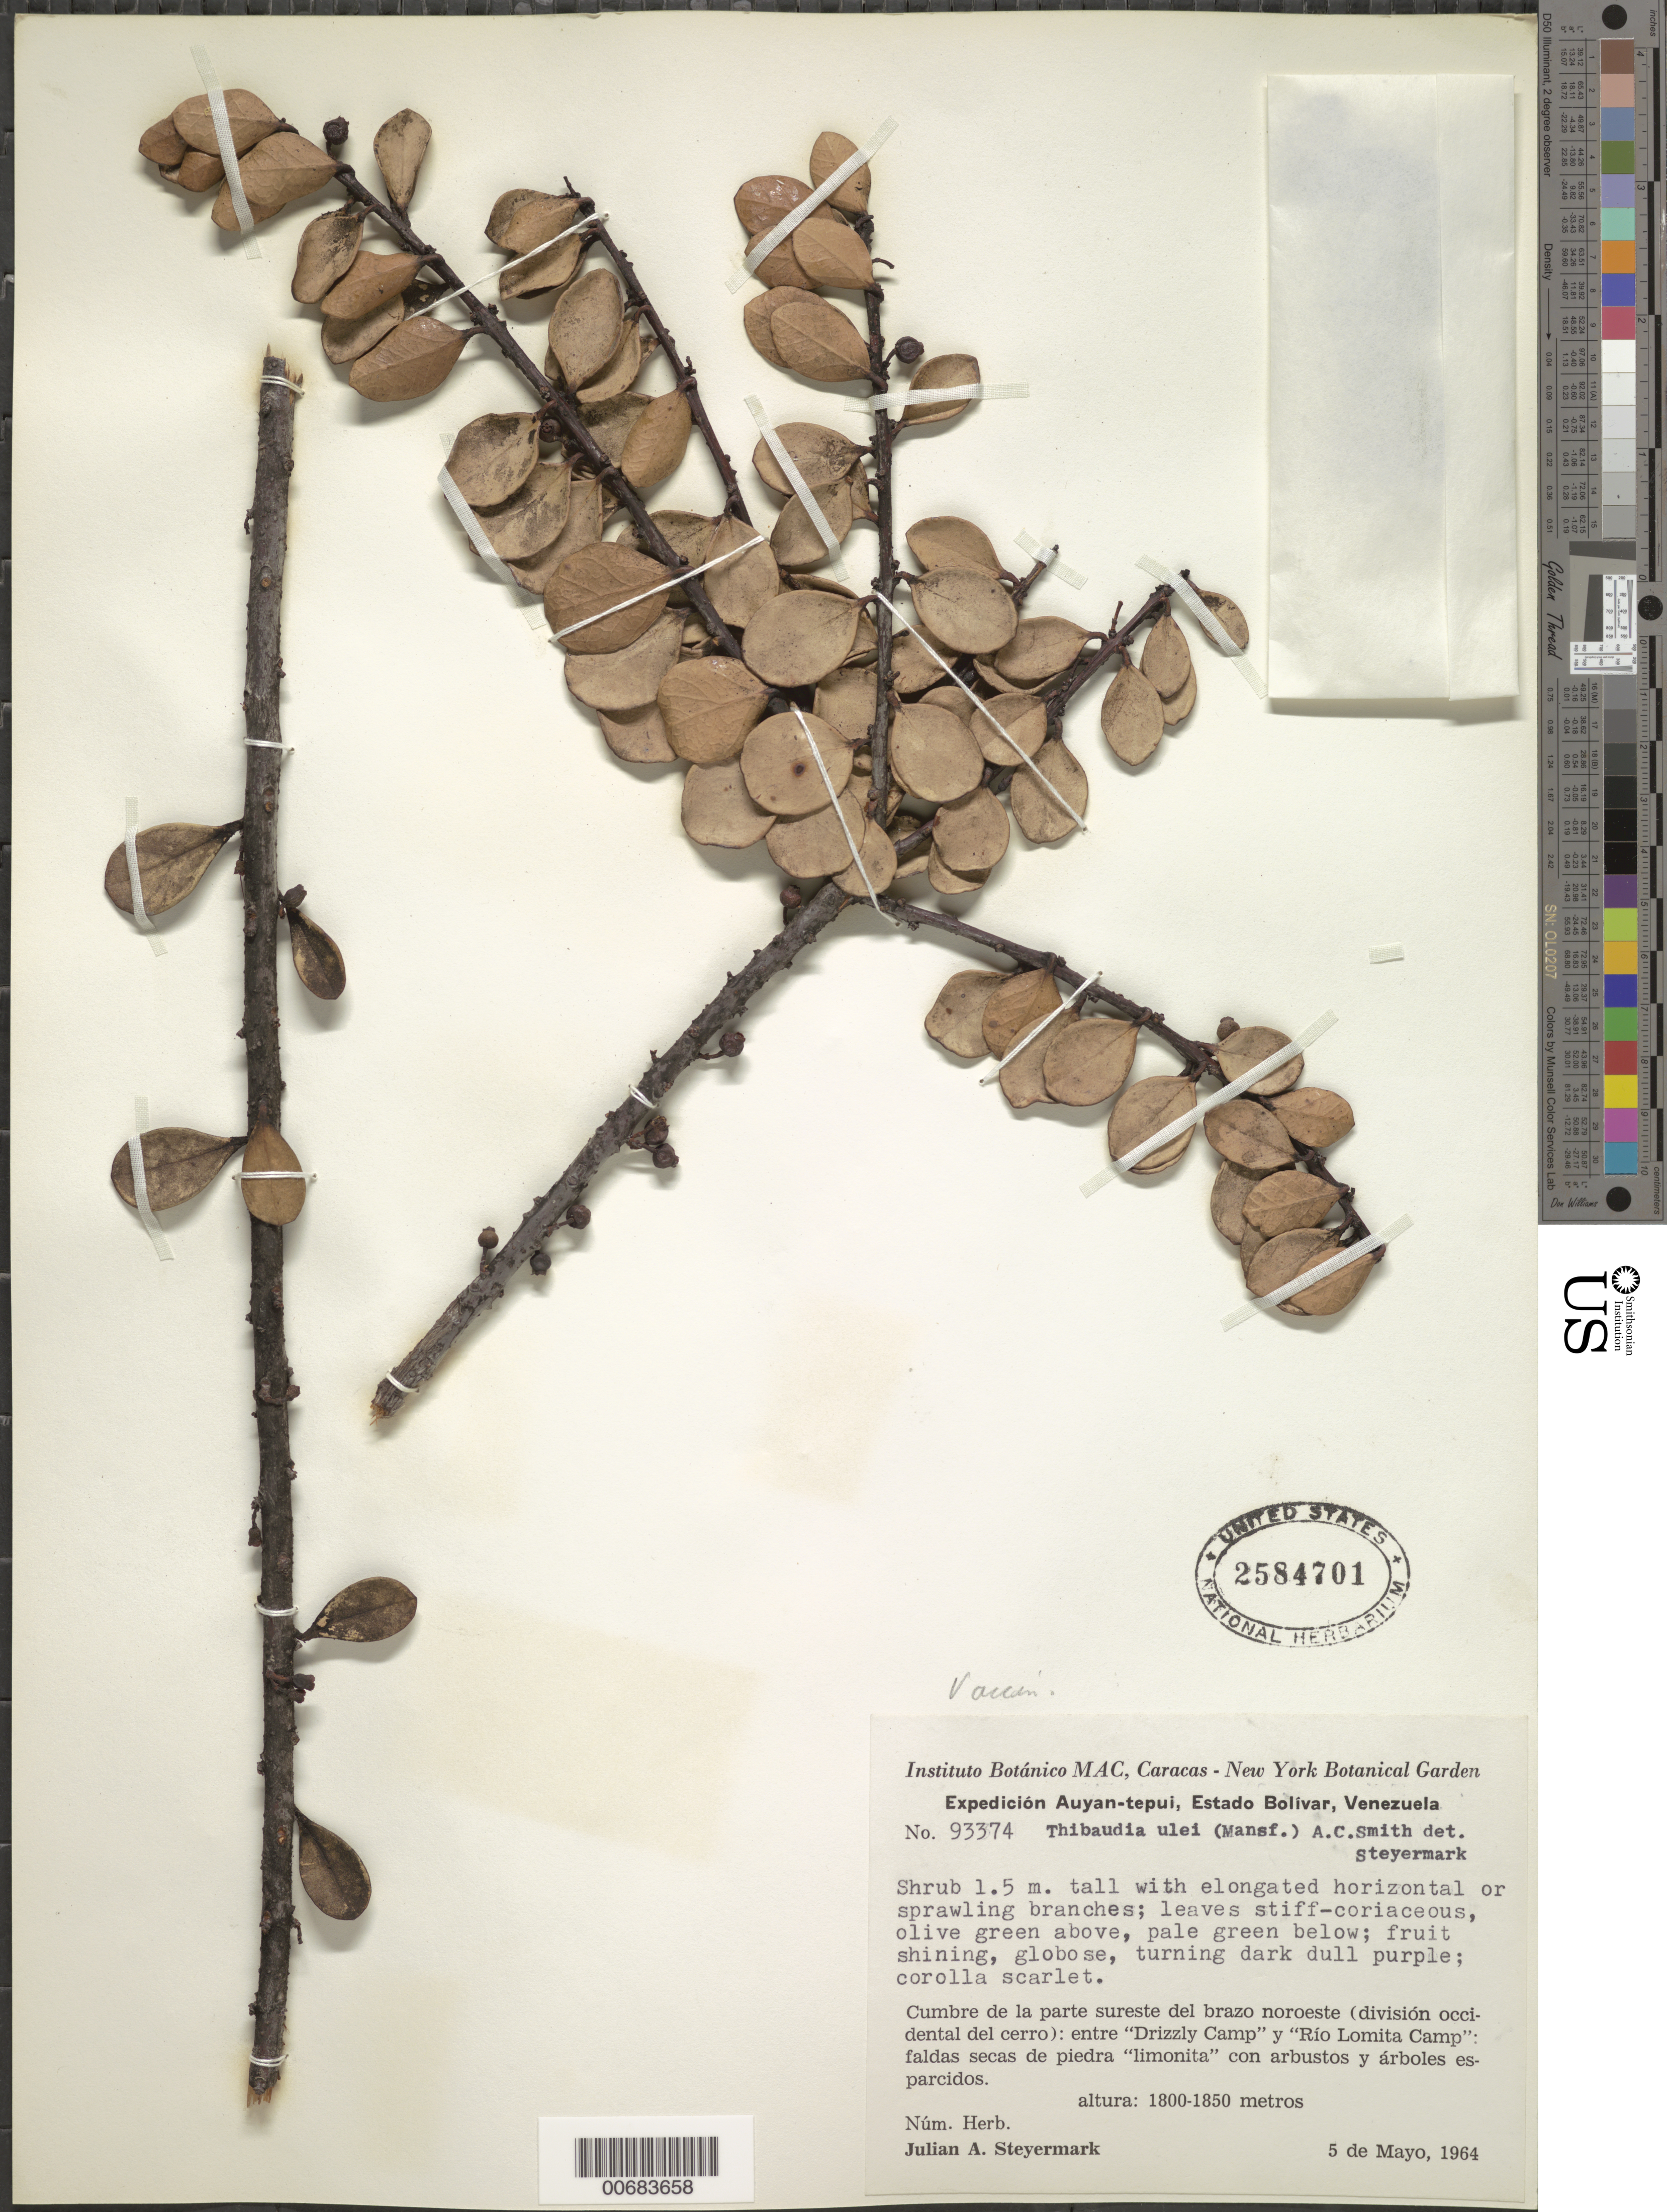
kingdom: Plantae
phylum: Tracheophyta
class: Magnoliopsida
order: Ericales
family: Ericaceae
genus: Thibaudia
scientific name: Thibaudia ulei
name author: A.C. Sm.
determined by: Steyermark, Julian A., (VEN)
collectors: J. Steyermark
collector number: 93374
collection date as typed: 4-May-64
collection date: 1964-05-04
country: Venezuela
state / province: Bolívar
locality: Auyan-tepuí, cumbre de la parte sureste del brazo noroeste (division occidental del cerro): entre "Drizzly Camp" y "Río Lomita Camp"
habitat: Faldas secas de piedra limonita con arbustos y arboles esparcidos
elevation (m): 1800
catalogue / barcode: US 2584701